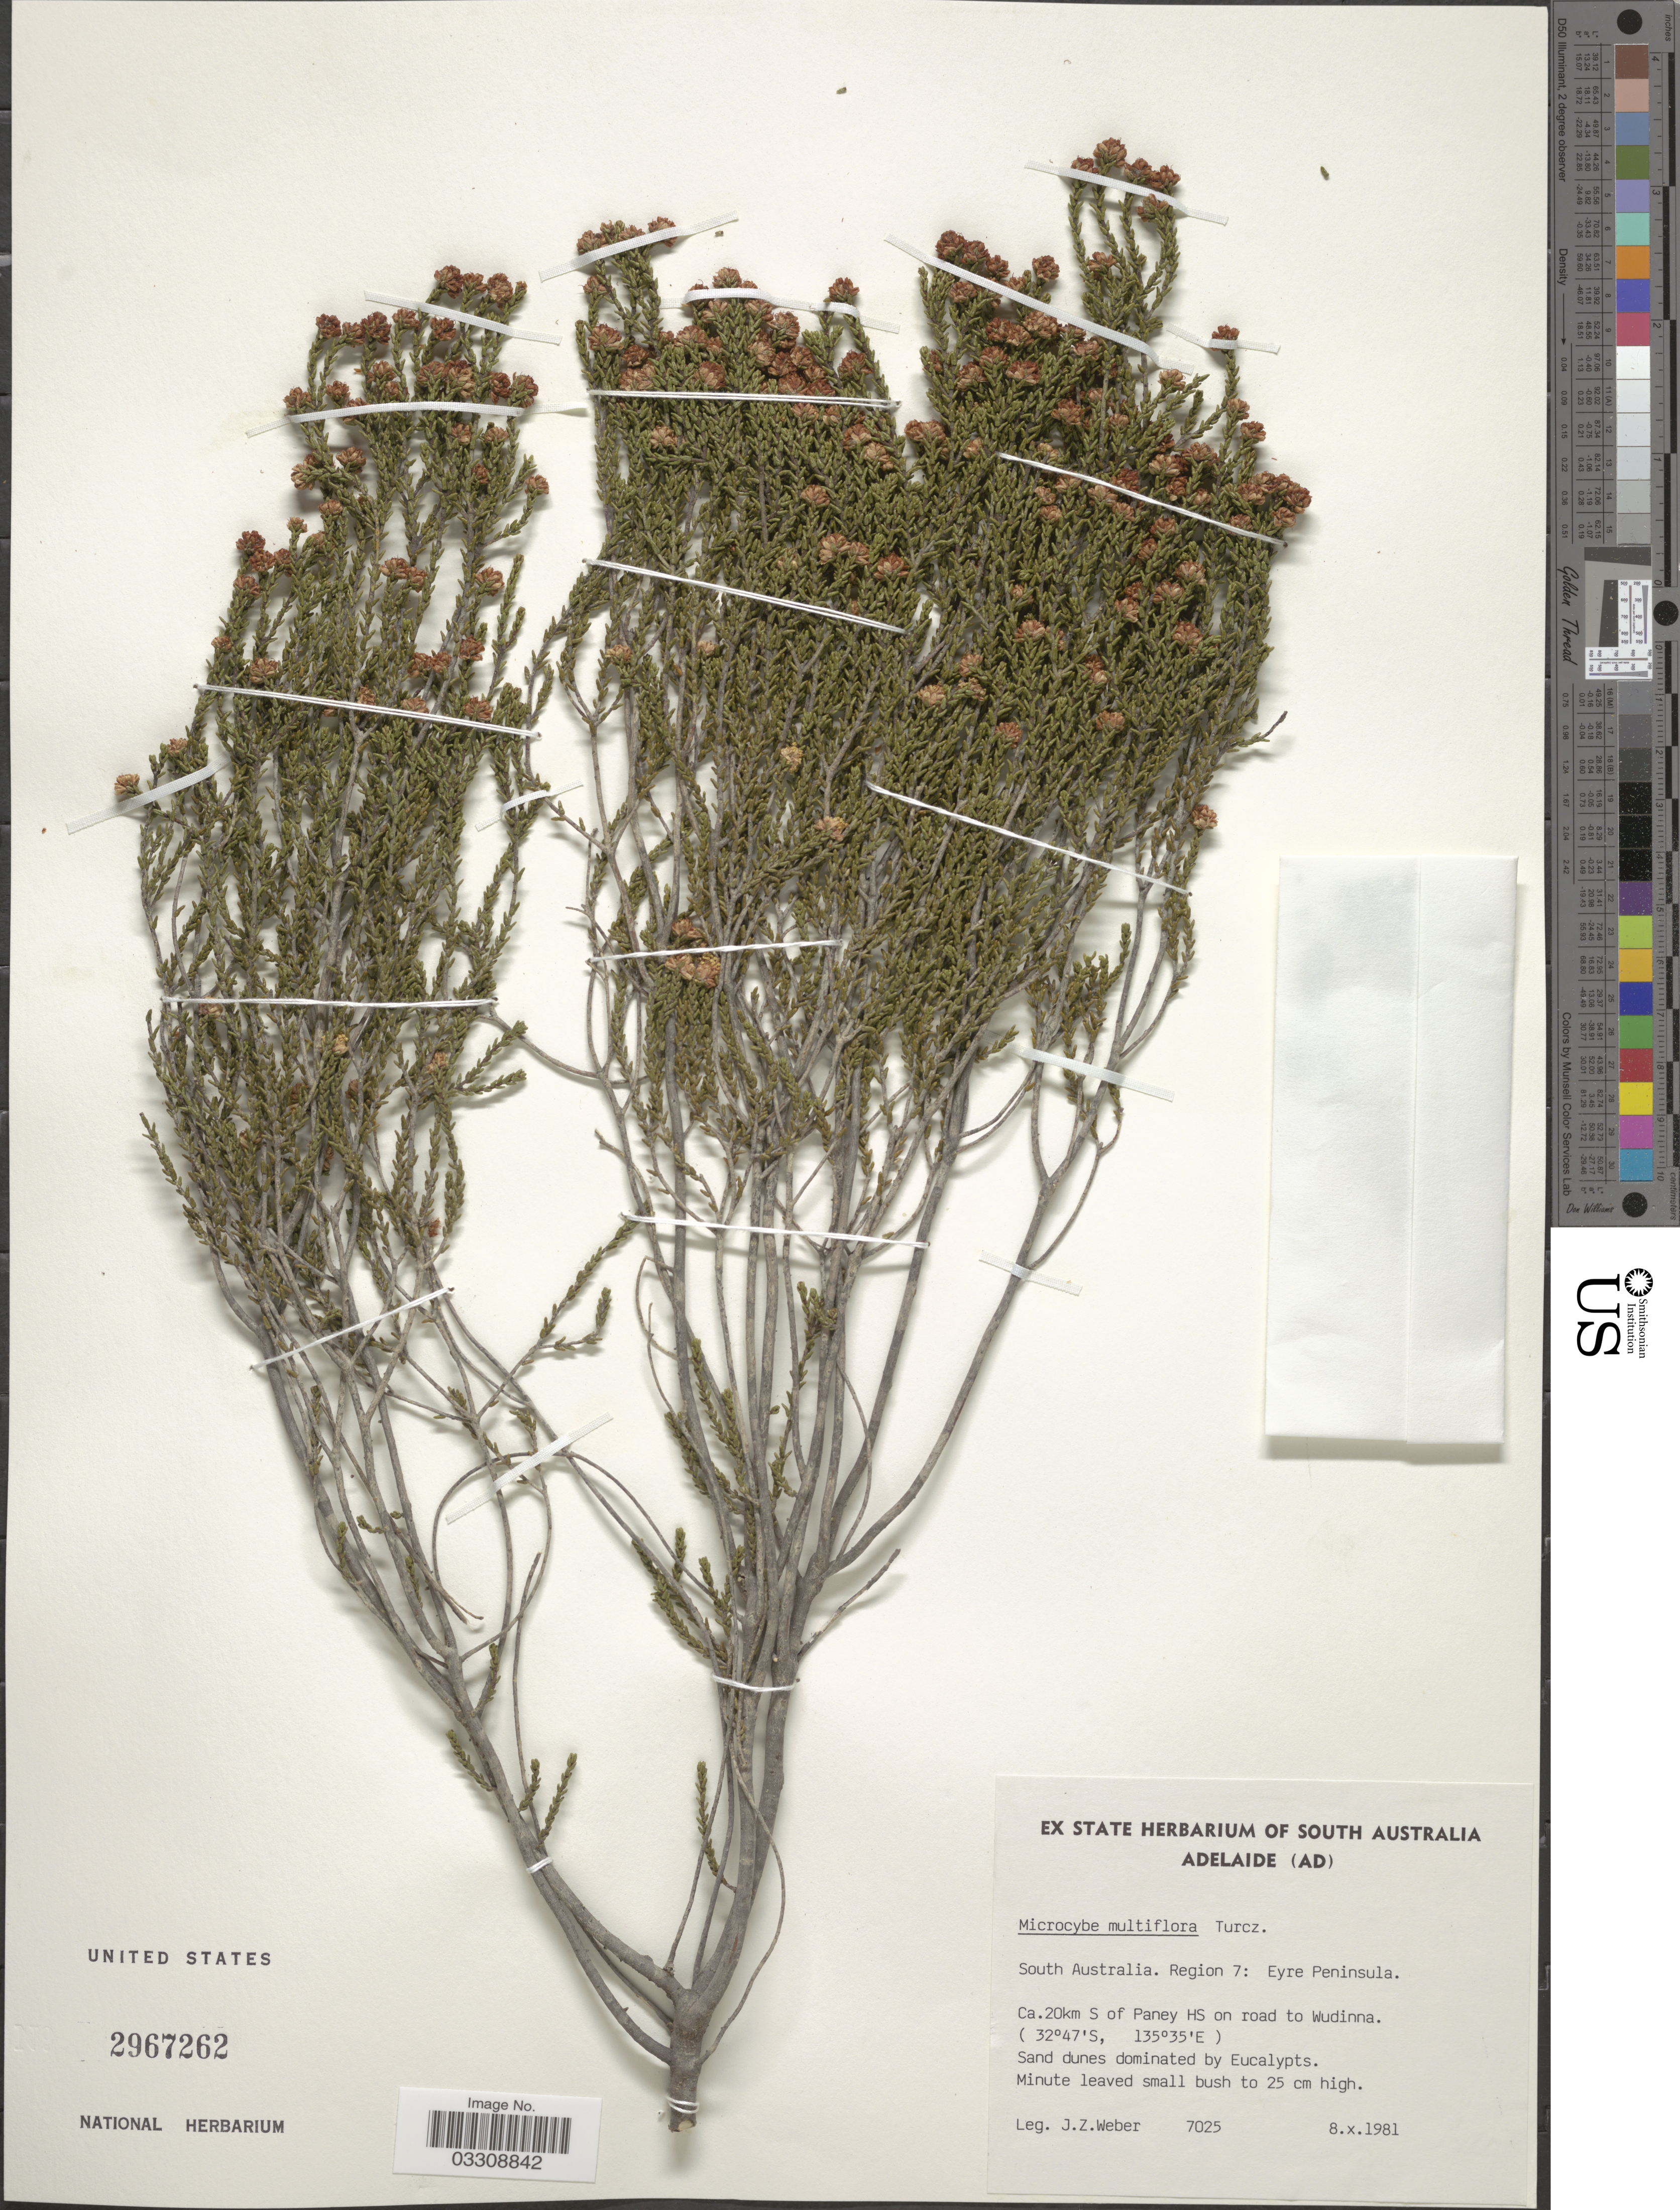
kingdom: Plantae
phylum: Tracheophyta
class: Magnoliopsida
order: Sapindales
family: Rutaceae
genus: Microcybe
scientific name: Microcybe multiflora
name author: Turcz.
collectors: J.Z. Weber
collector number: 7025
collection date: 1981-10-08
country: Australia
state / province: South Australia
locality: Region 7: Eyre Peninsula. Ca.20km S of Paney HS on road to Wudinna.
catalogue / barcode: US 2967262